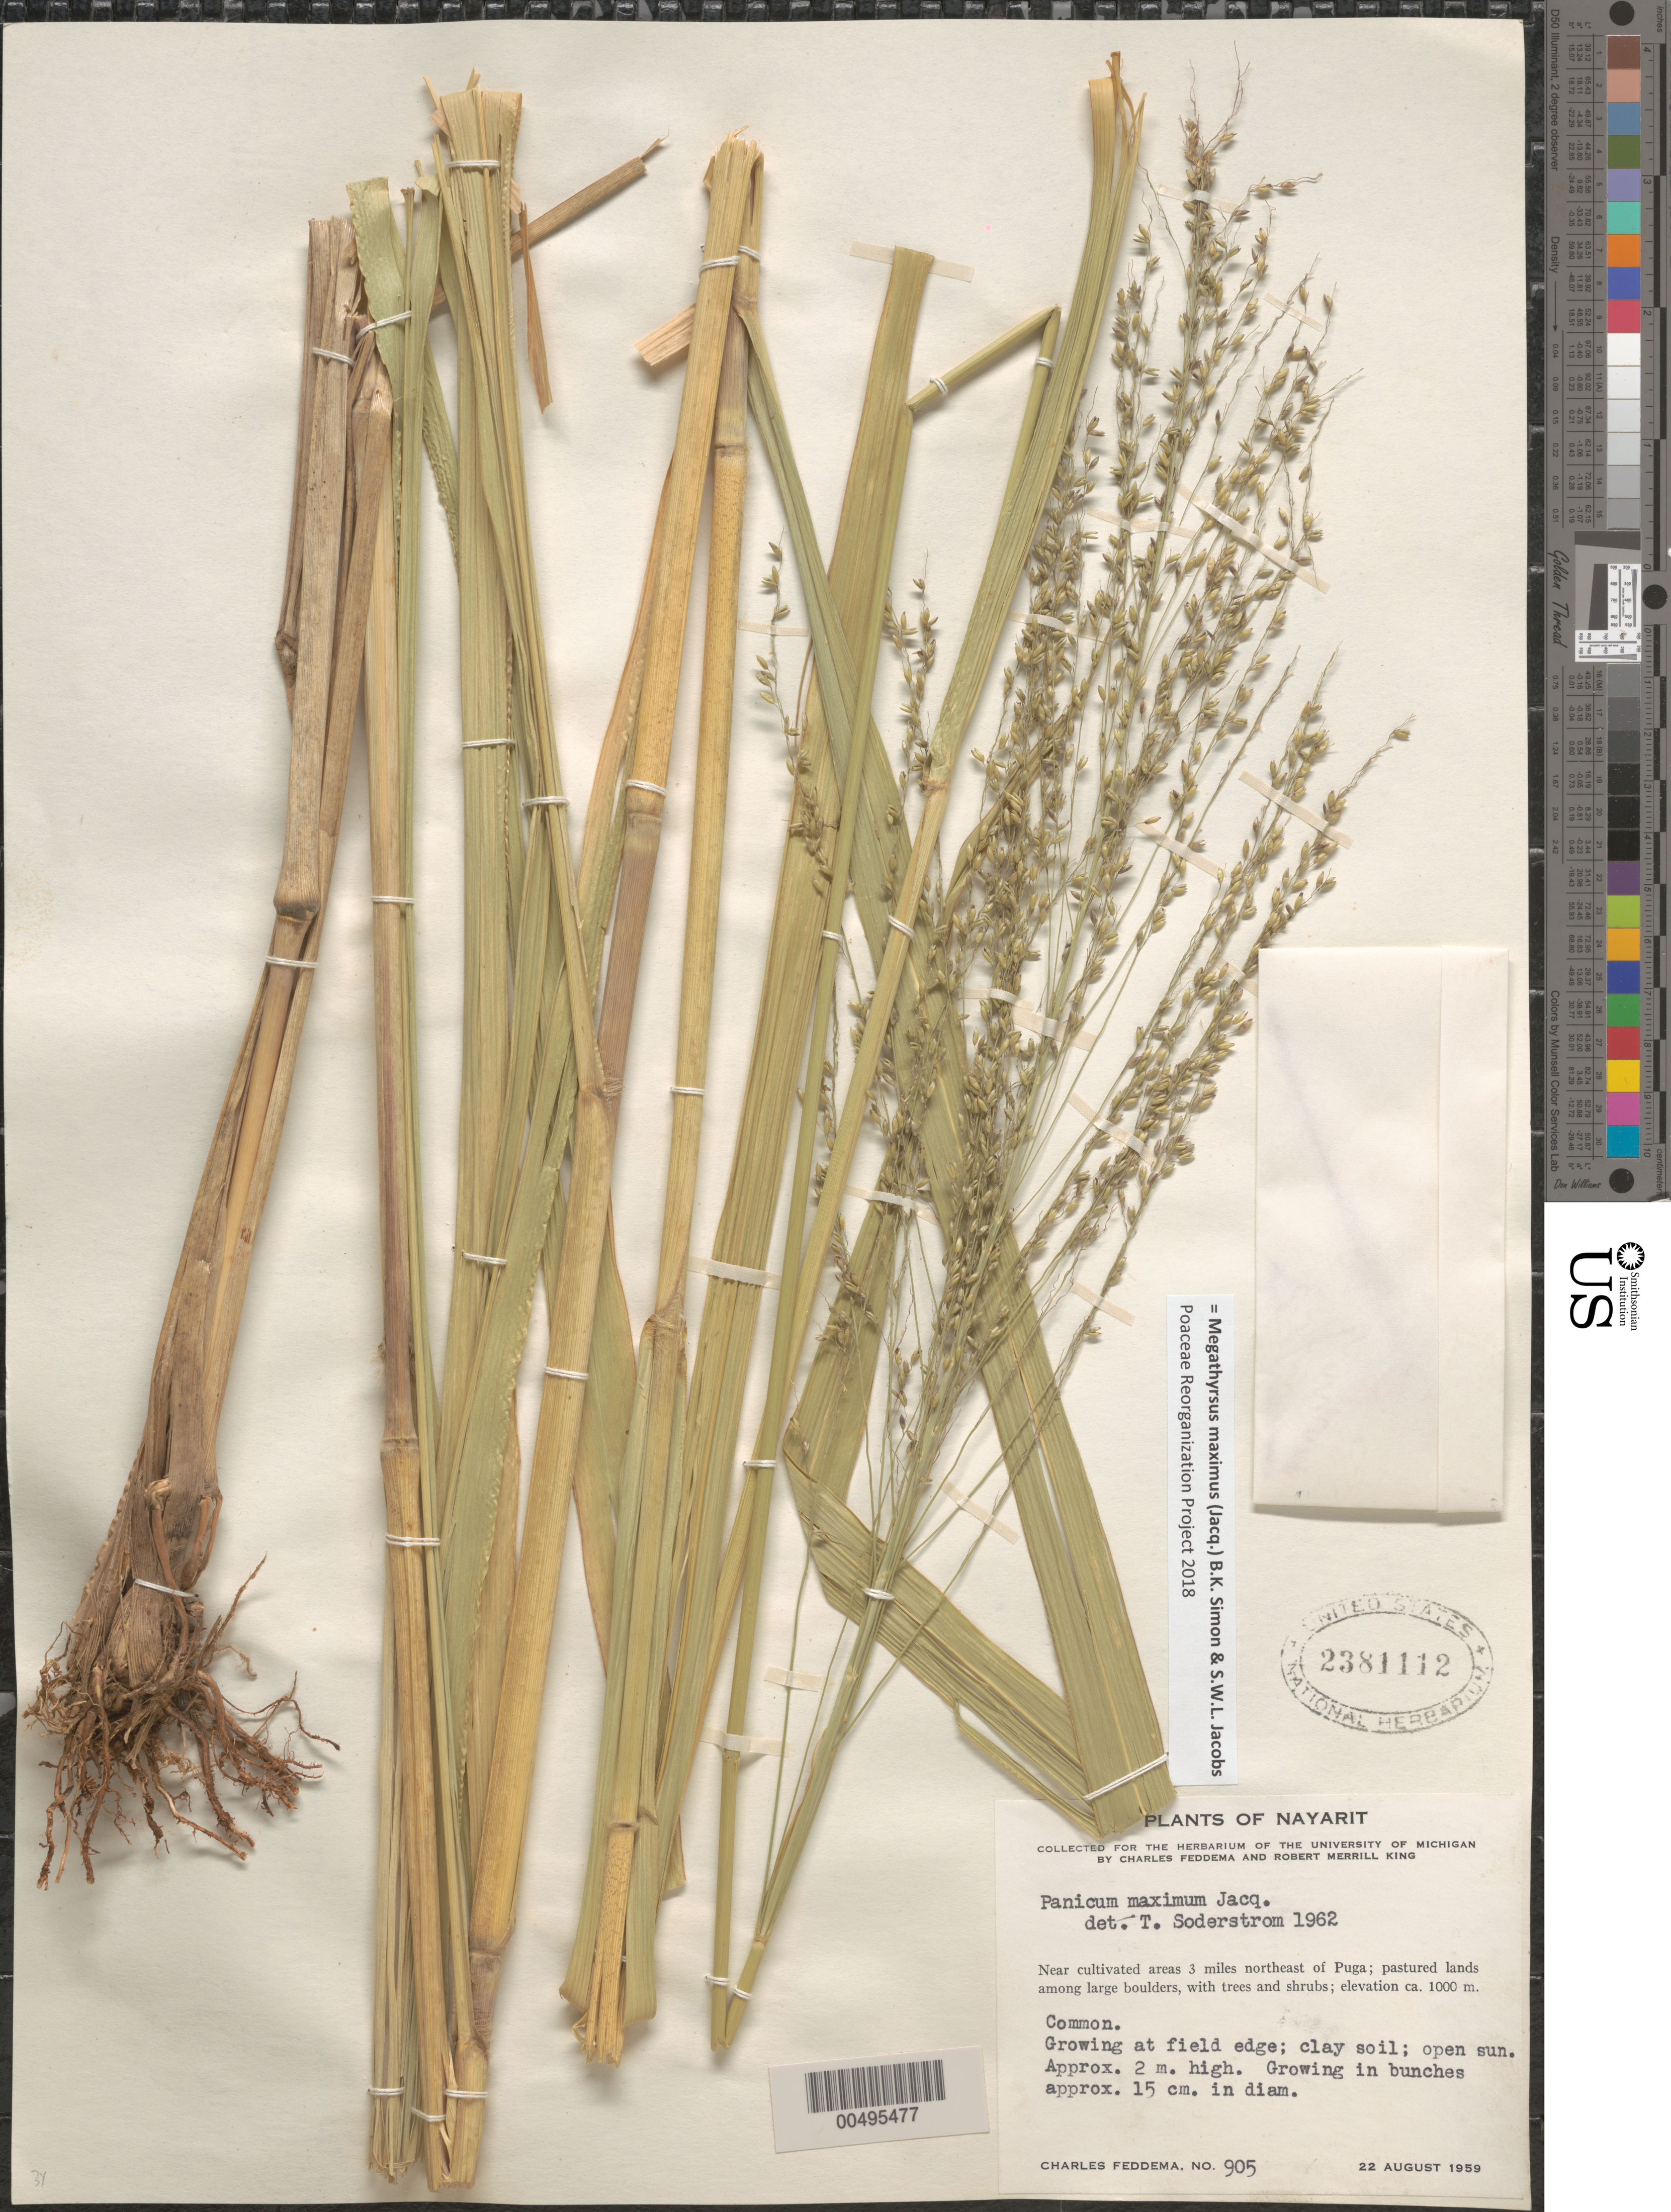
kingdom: Plantae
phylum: Tracheophyta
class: Liliopsida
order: Poales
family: Poaceae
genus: Megathyrsus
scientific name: Megathyrsus maximus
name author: (Jacq.) B.K. Simon & S.W.L. Jacobs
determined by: Poaceae Reorganization Project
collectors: C. Feddema & R. M. King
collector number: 905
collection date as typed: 22 Aug 1959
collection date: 1959-08-22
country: Mexico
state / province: Nayarit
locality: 3 mi NE of Puga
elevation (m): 1000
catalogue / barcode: US 2381112